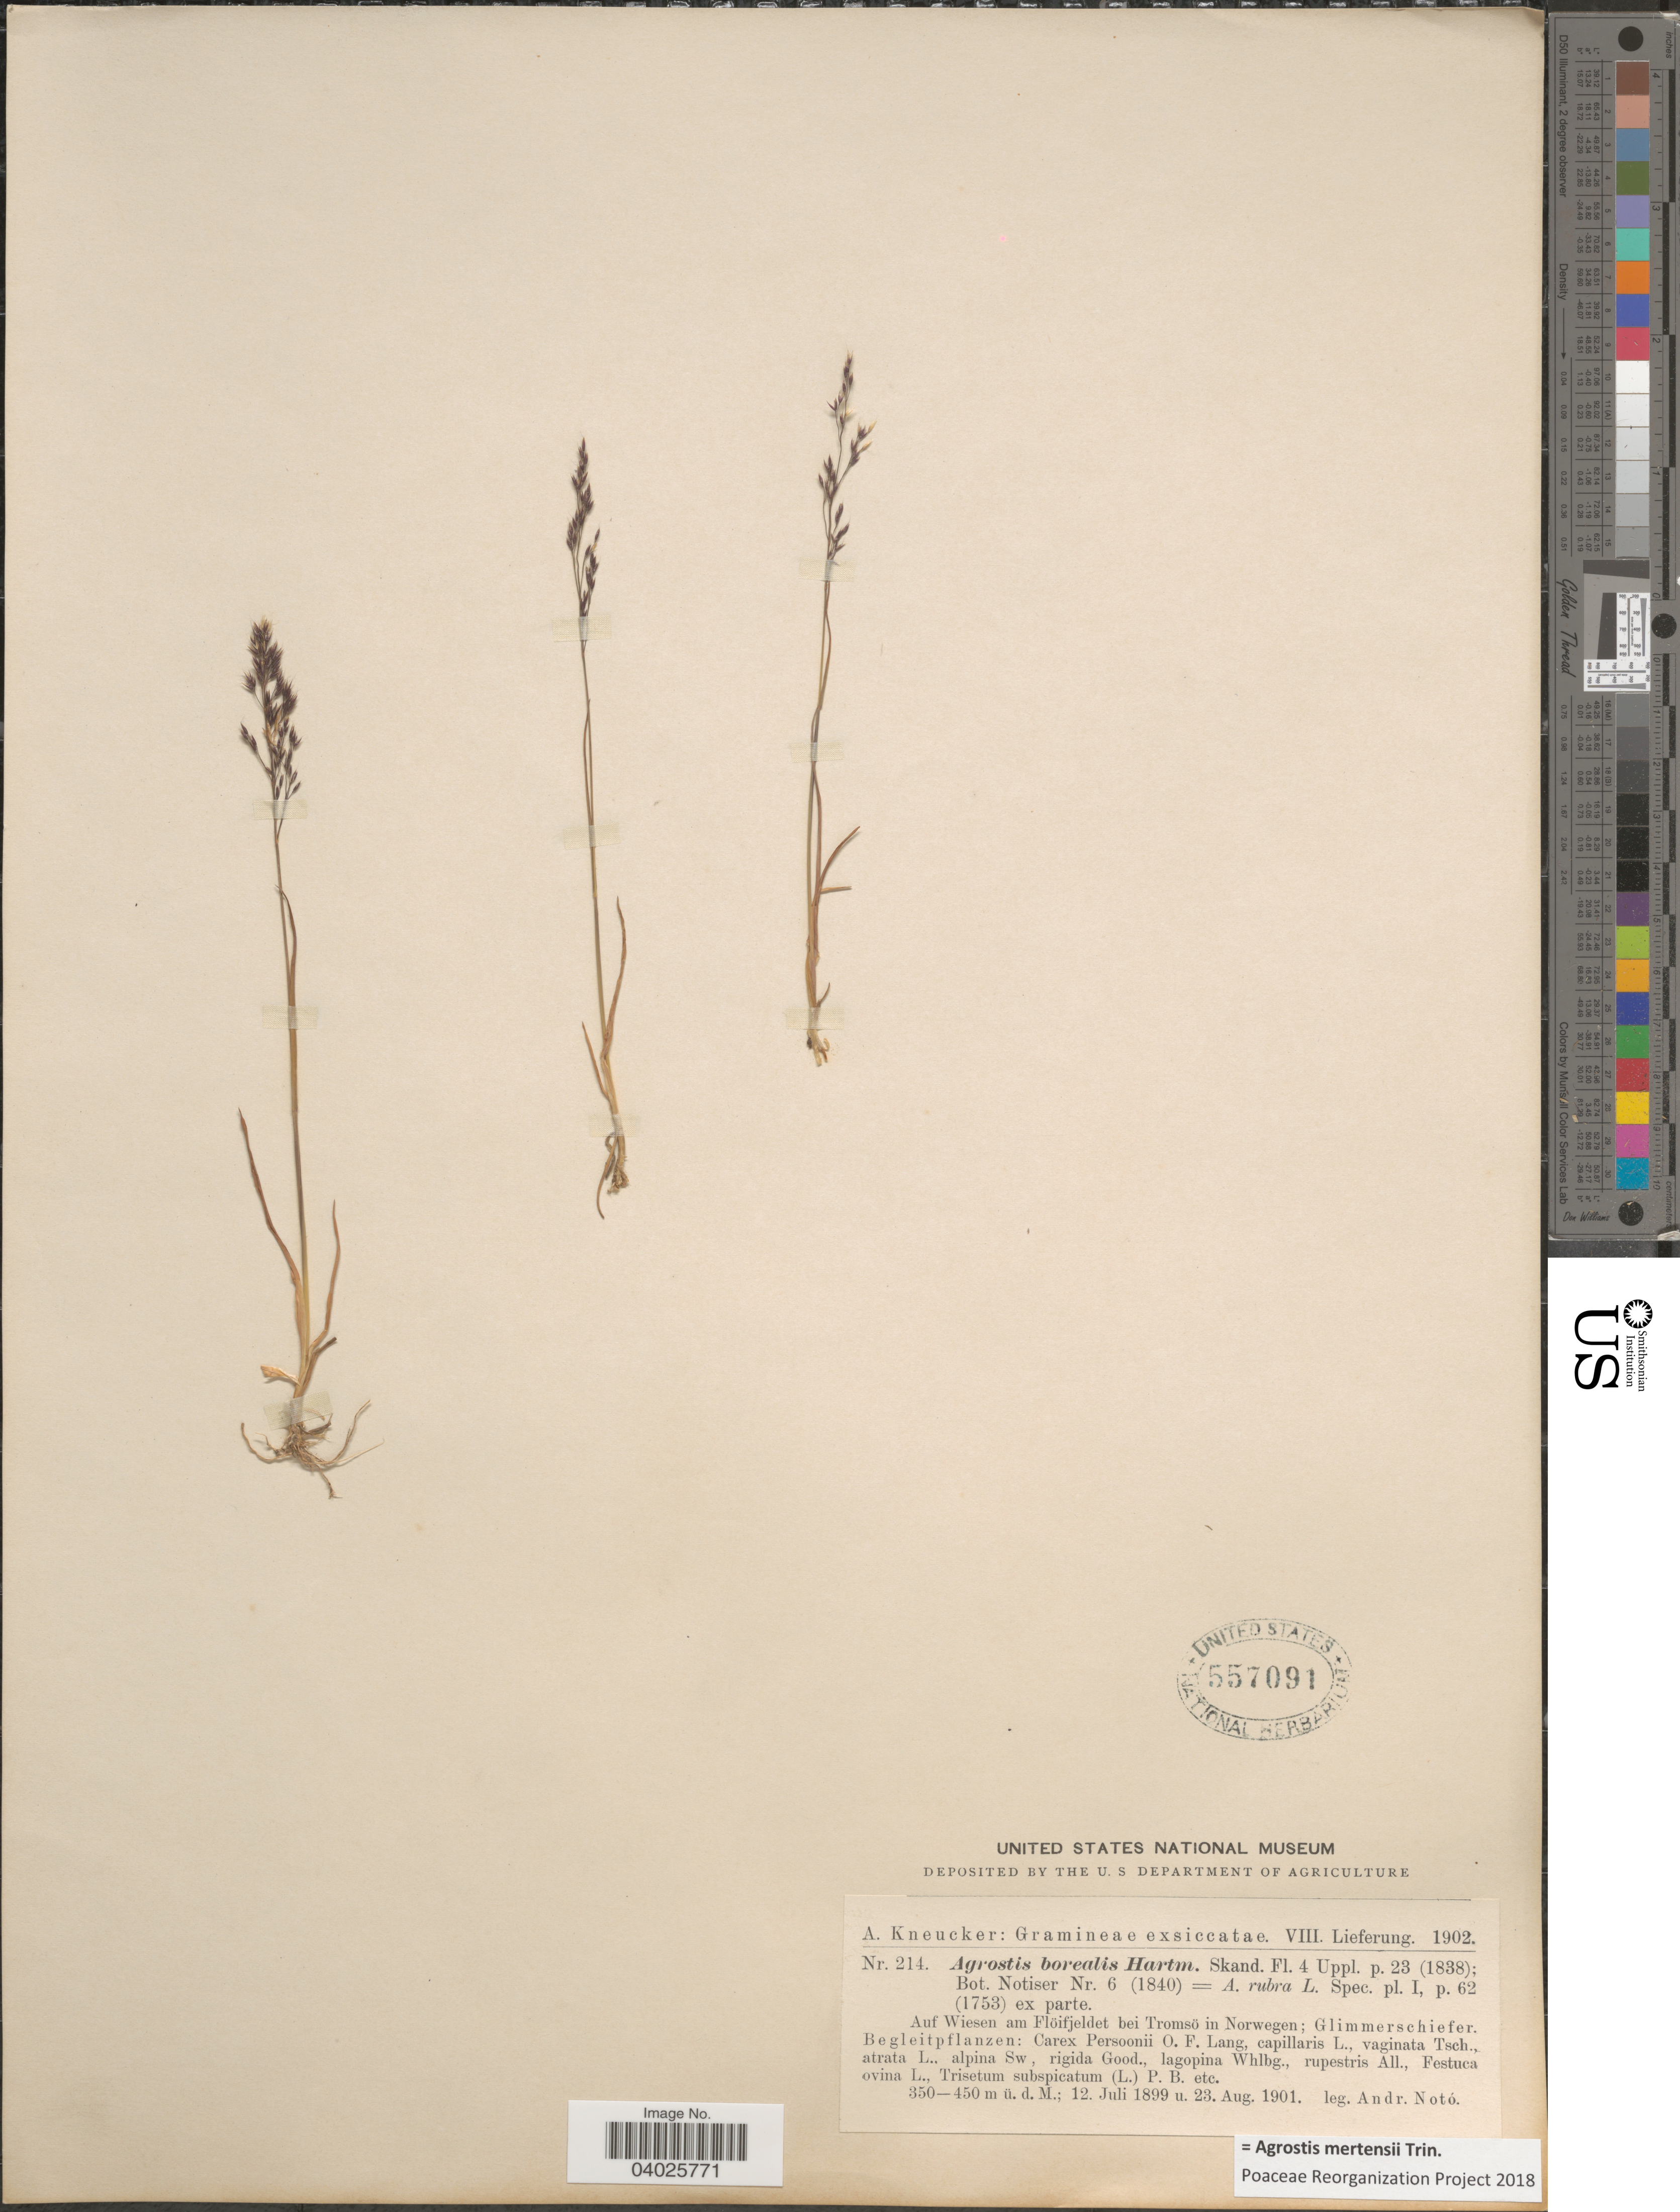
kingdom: Plantae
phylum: Tracheophyta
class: Liliopsida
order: Poales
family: Poaceae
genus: Agrostis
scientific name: Agrostis mertensii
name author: Trin.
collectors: A. Noto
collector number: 214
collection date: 1899-07-12/1901-08-23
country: Norway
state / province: Troms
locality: Auf Wiesen am Flöifjeldet bei Tromsö in Norwegen; Glimmerschiefer.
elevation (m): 350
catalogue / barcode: US 557091